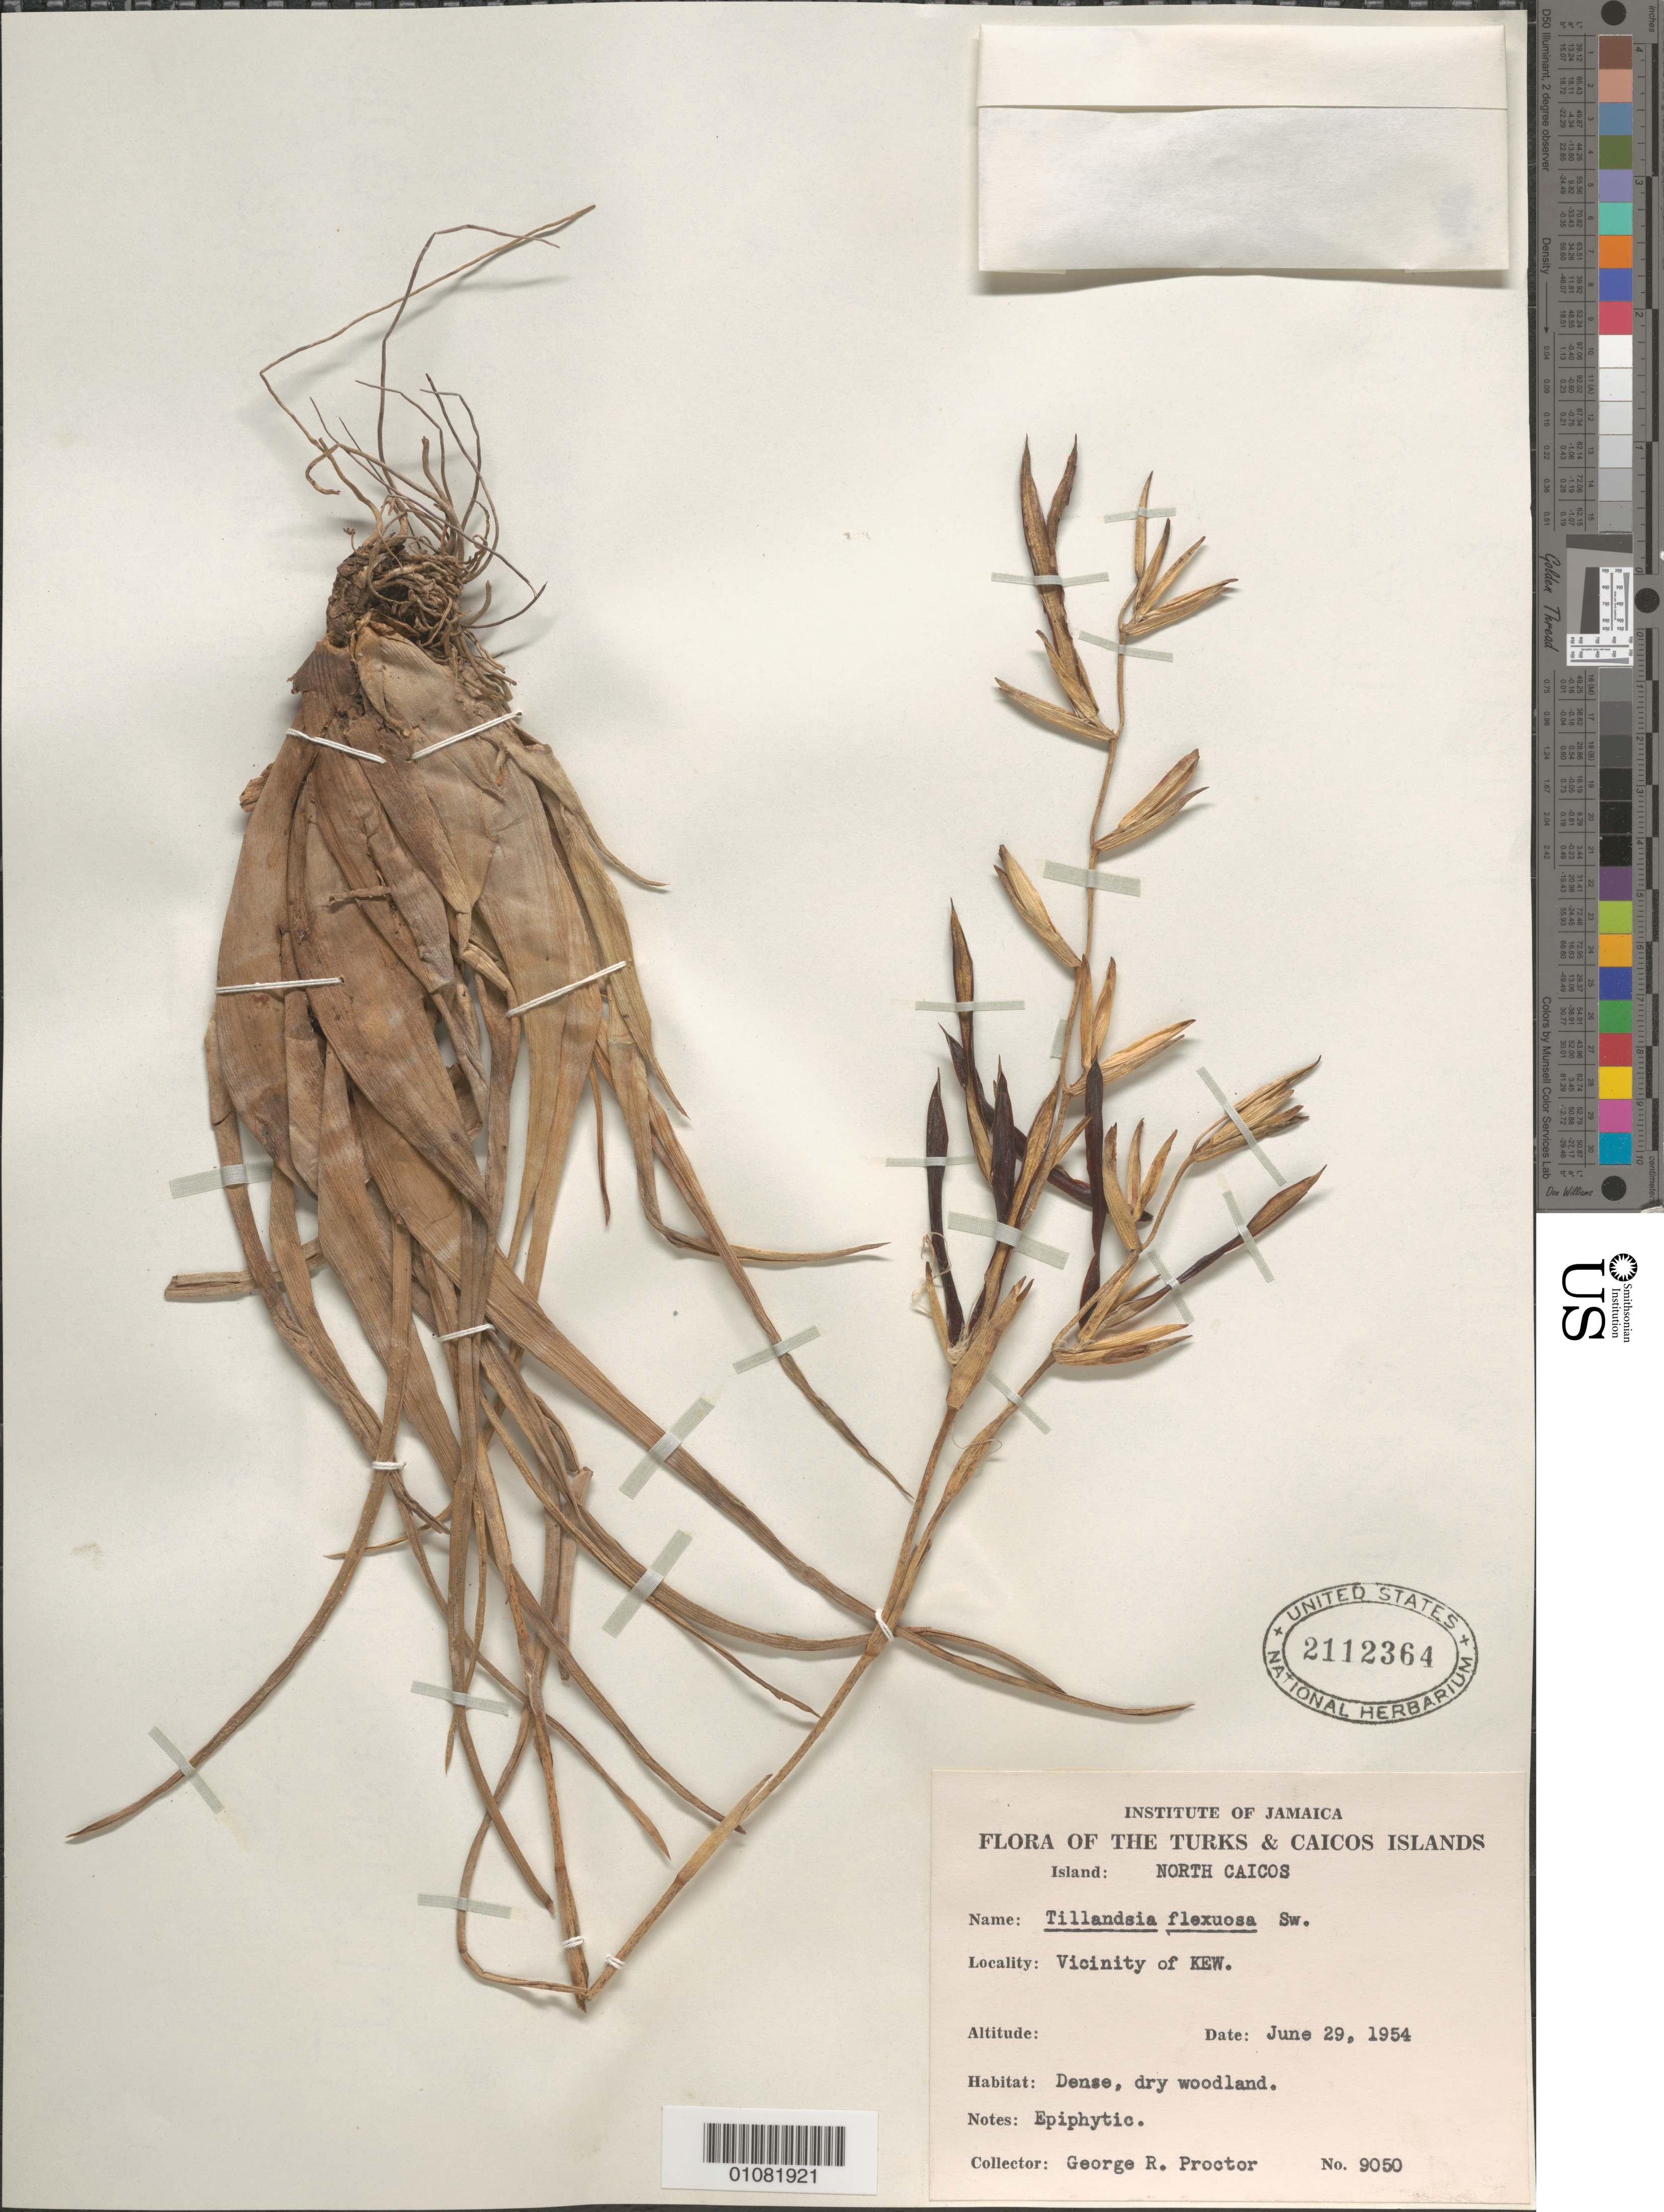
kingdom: Plantae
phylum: Tracheophyta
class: Liliopsida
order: Poales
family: Bromeliaceae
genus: Tillandsia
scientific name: Tillandsia flexuosa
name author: Sw.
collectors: G. R. Proctor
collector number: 9050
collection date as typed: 29 Jun 1954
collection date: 1954-06-29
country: Turks and Caicos Islands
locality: North Caicos. Vicinity of KEW.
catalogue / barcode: US 2112364